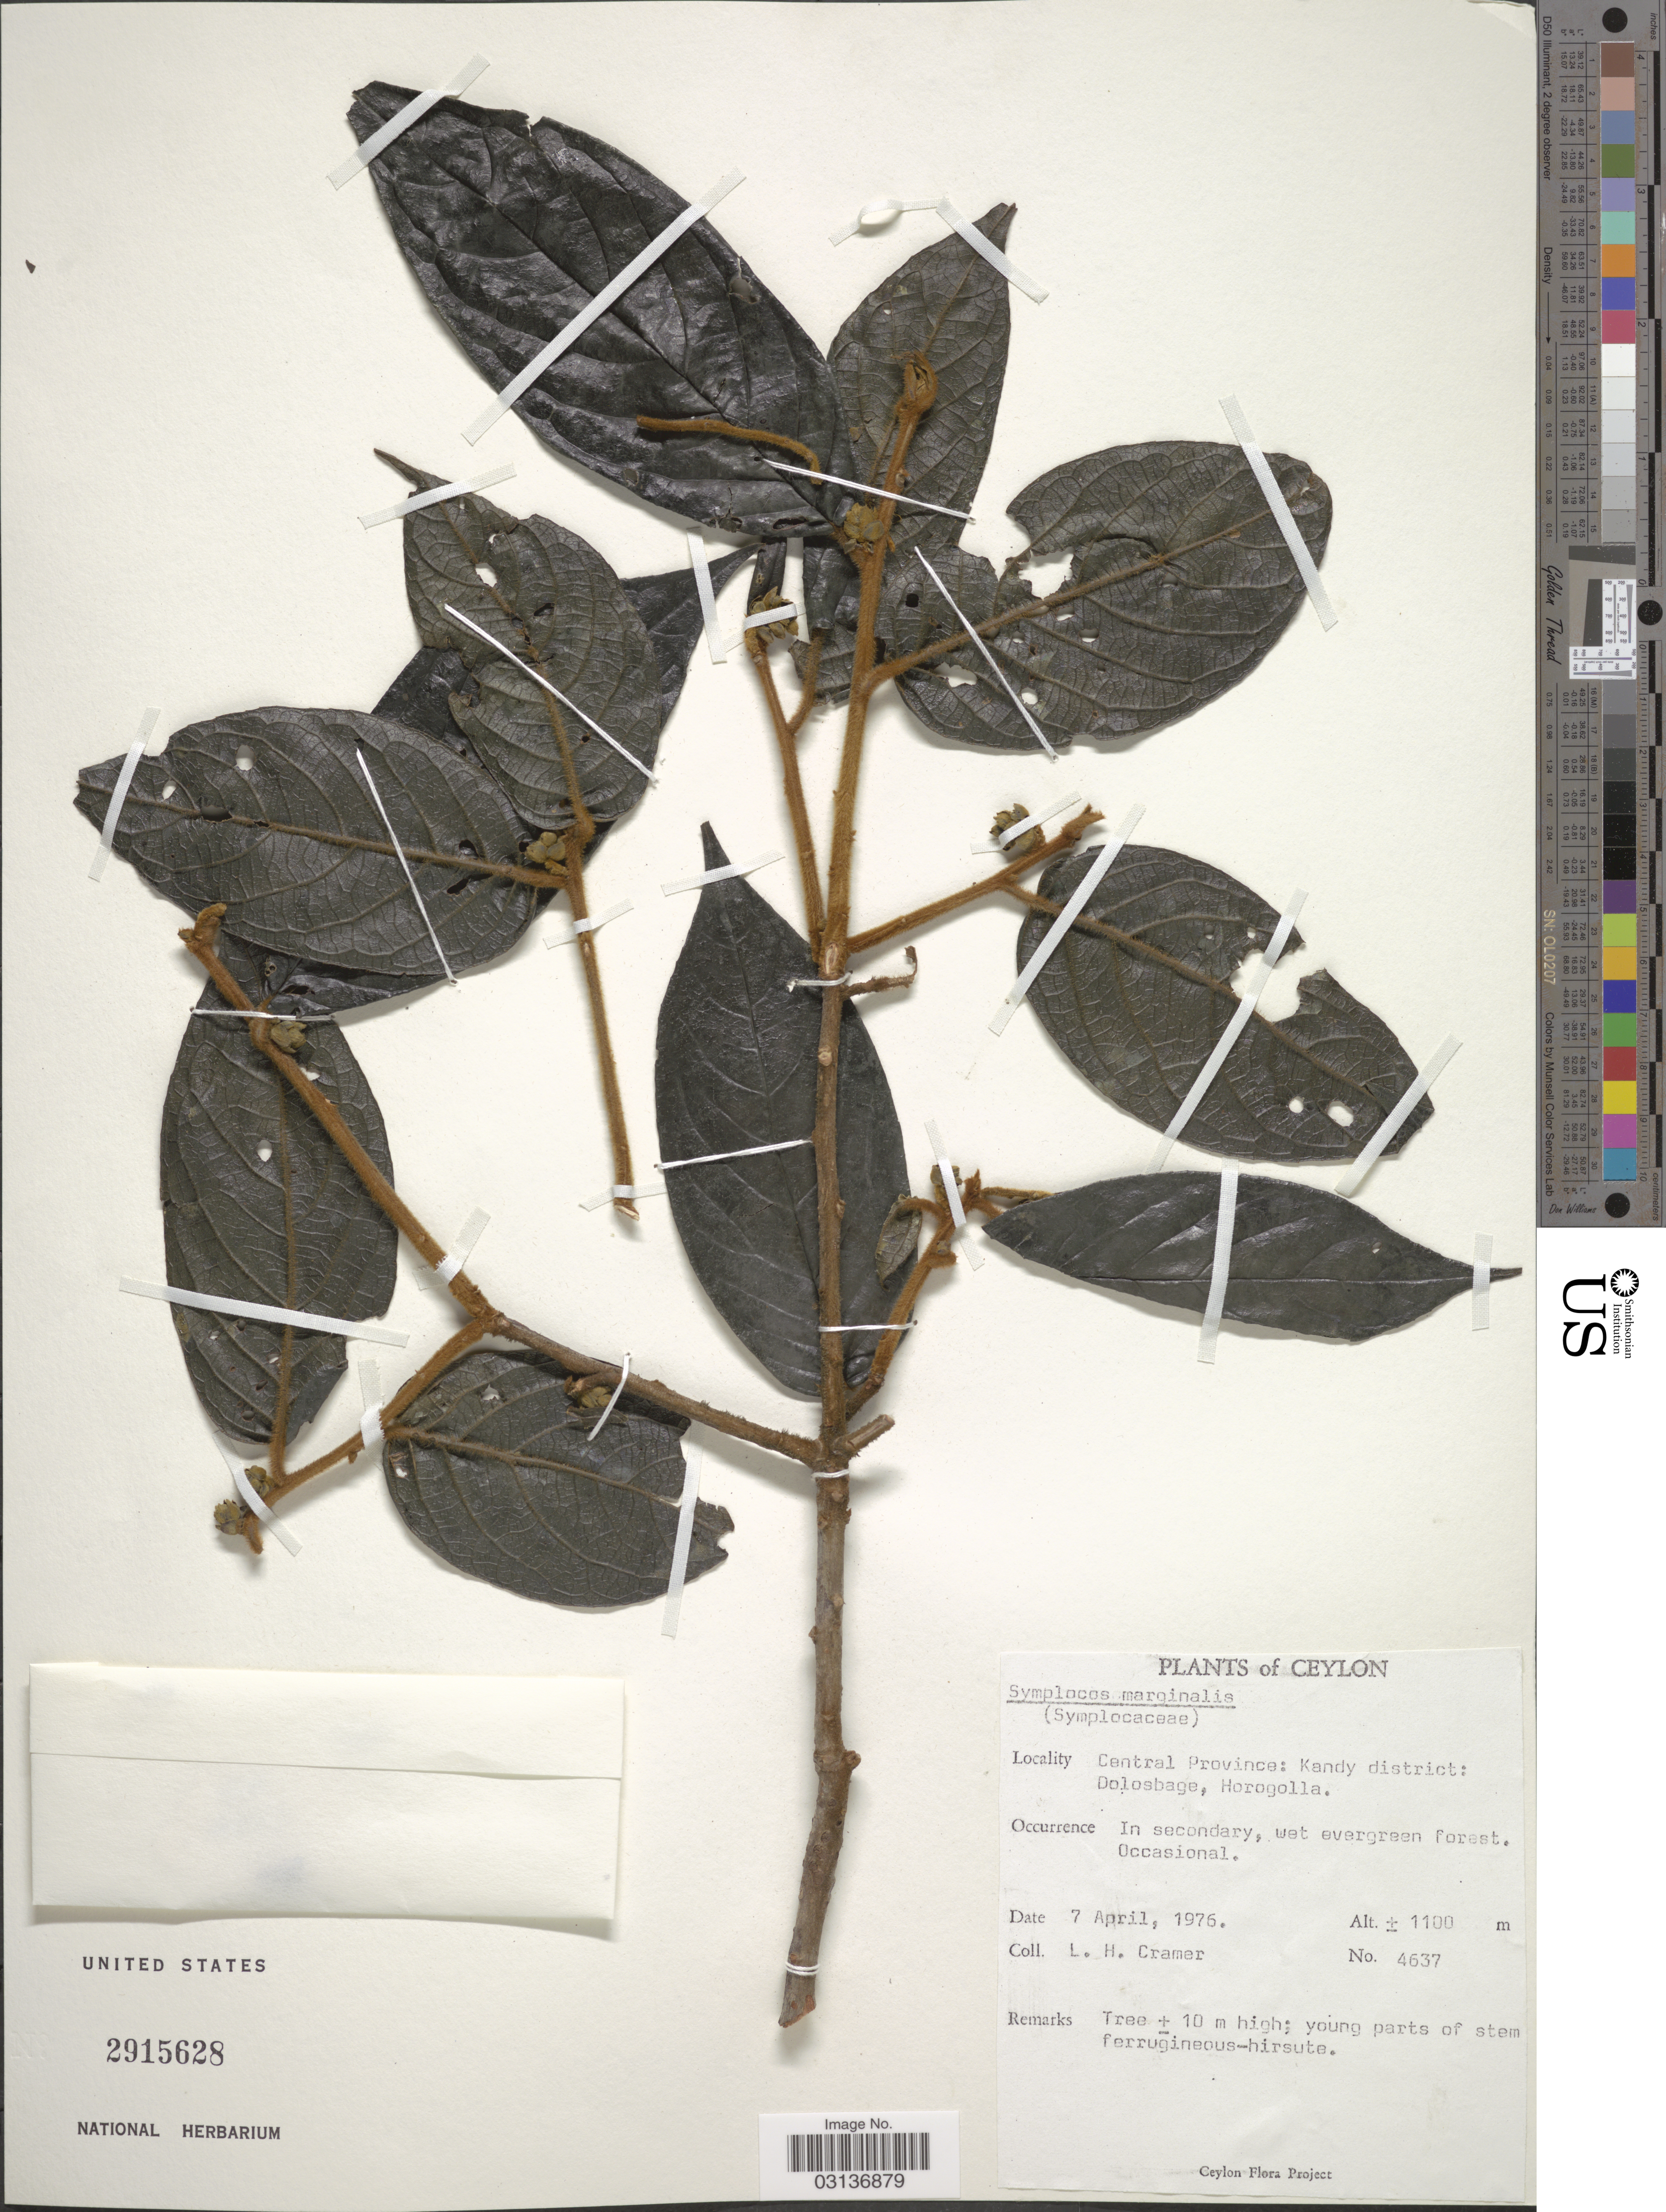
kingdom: Plantae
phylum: Tracheophyta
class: Magnoliopsida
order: Ericales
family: Symplocaceae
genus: Symplocos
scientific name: Symplocos marginalis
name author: Thwaites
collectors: L. H. Cramer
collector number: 4637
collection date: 1976-04-07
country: Sri Lanka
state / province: Central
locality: Ceylon. Central Province: Kandy district: Dolosbage, Horogolla.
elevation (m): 1100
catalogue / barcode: US 2915628